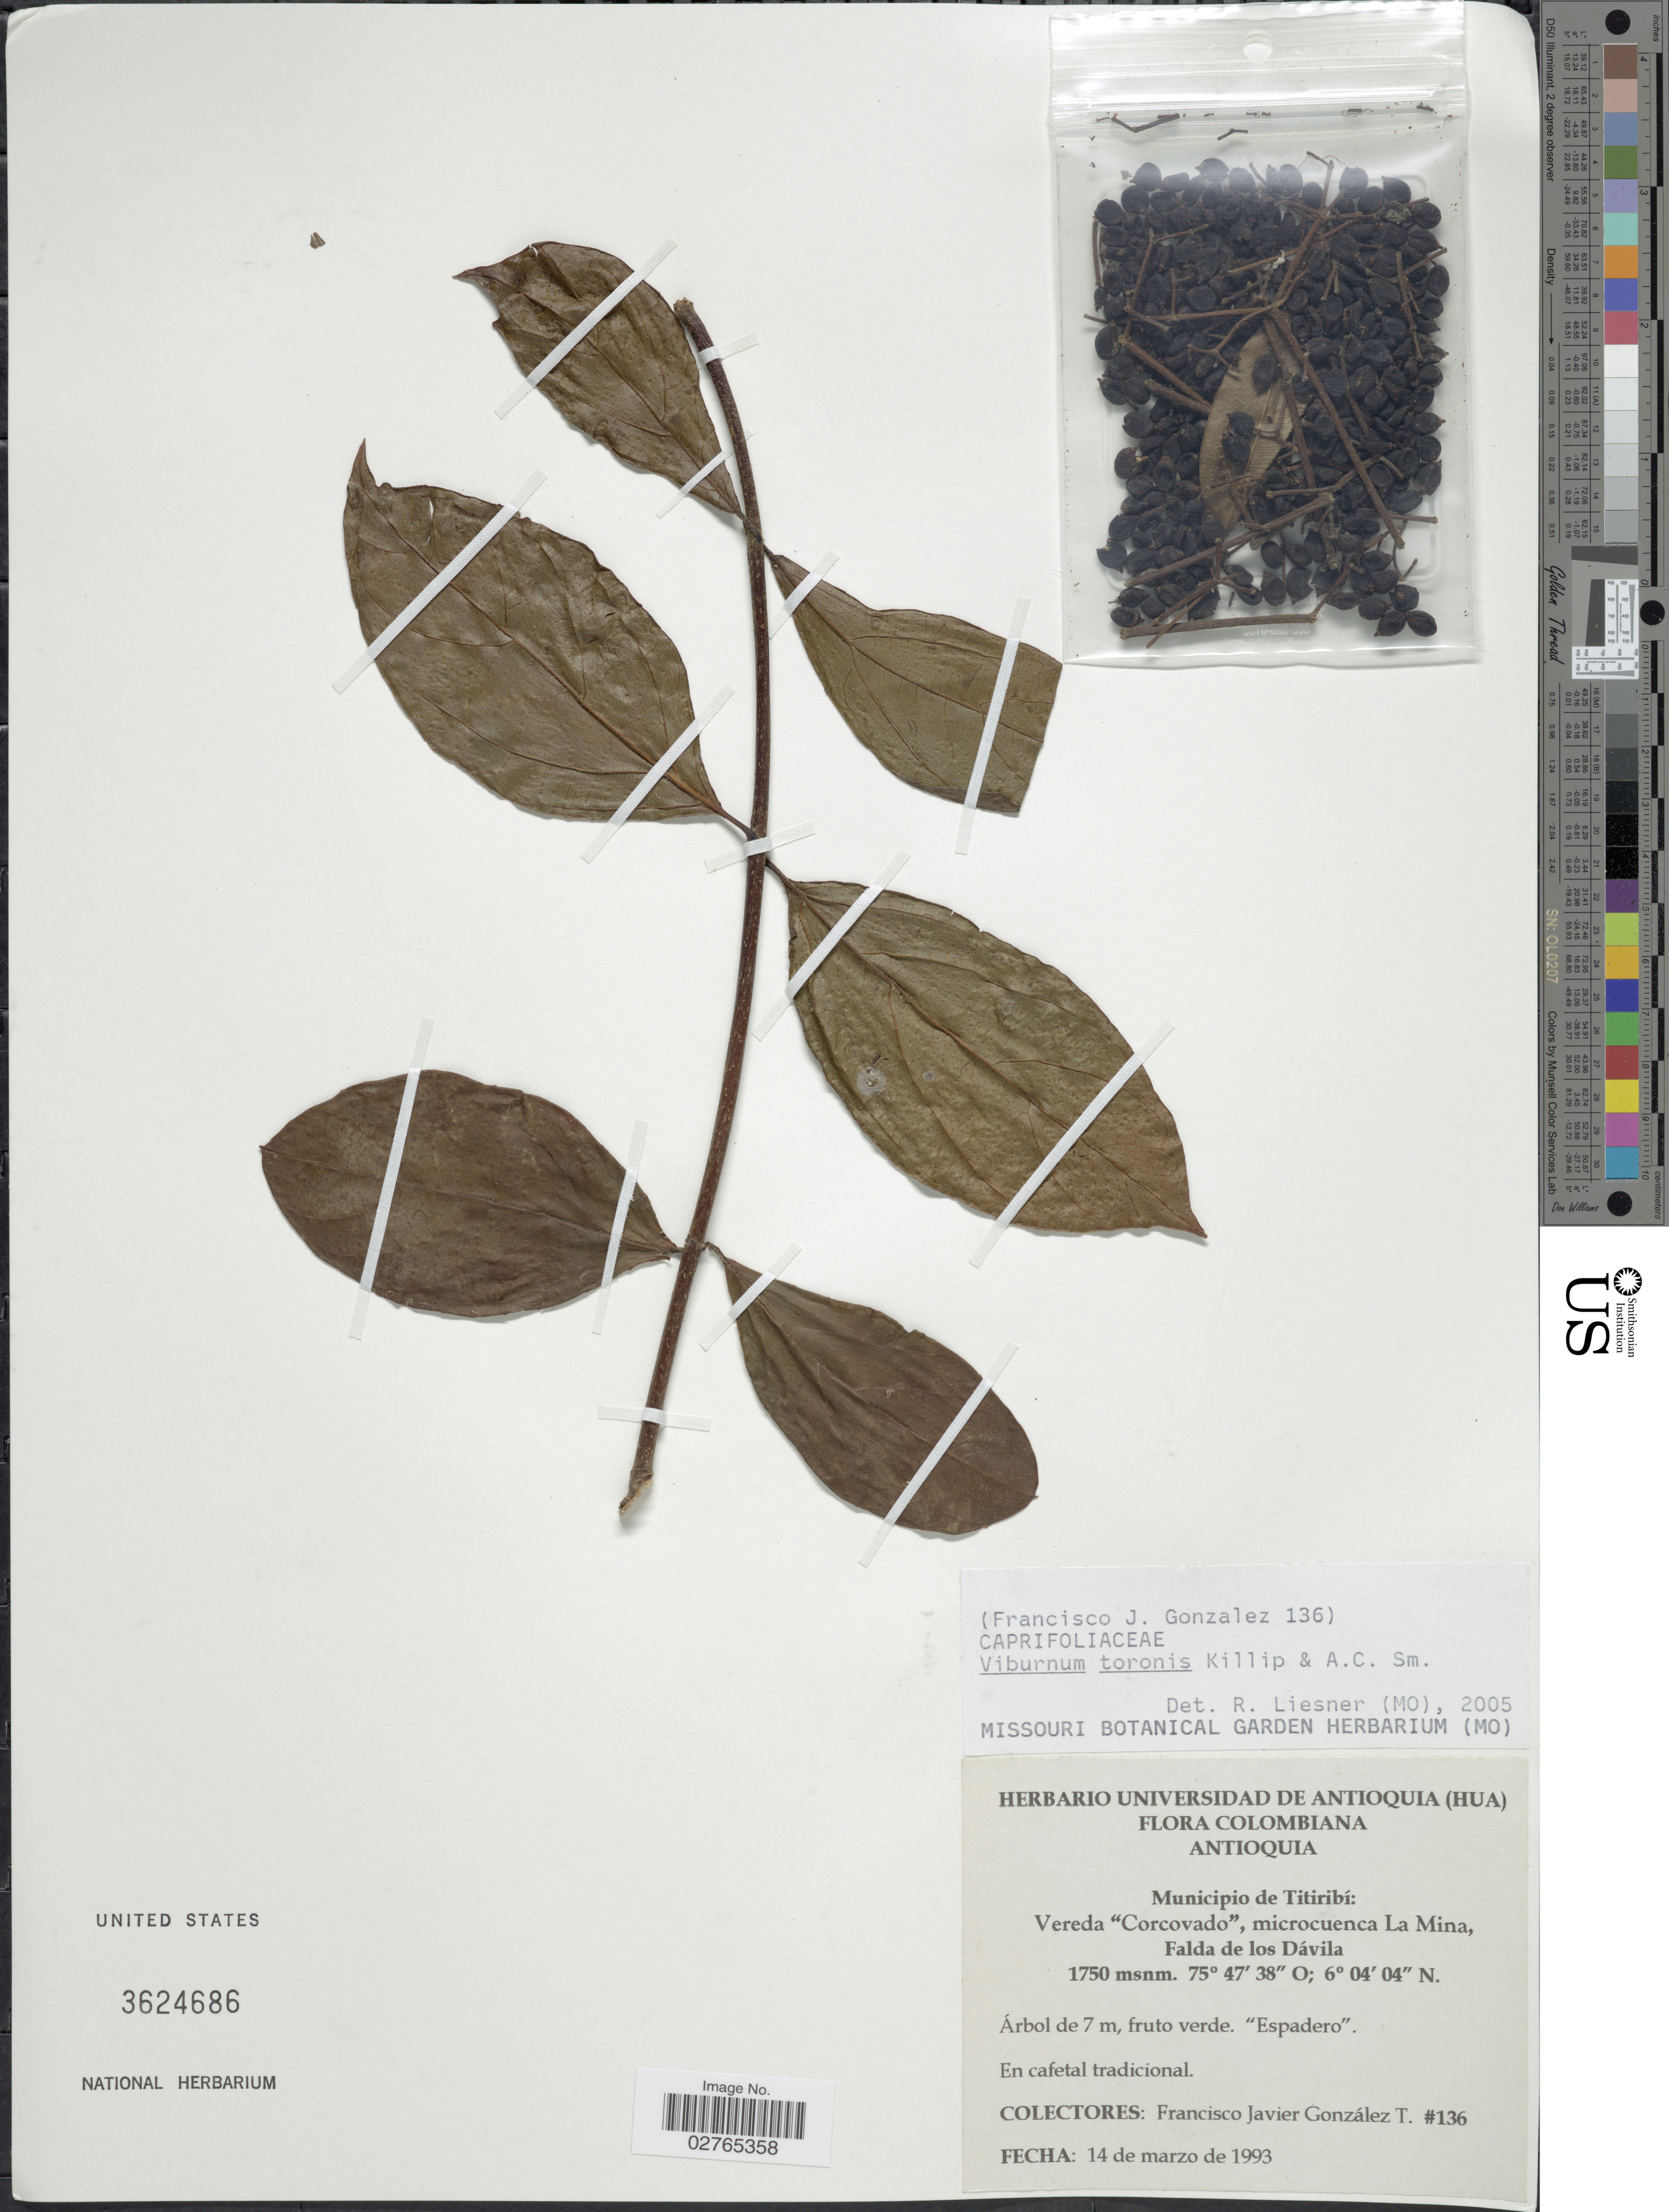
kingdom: Plantae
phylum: Tracheophyta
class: Magnoliopsida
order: Dipsacales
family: Viburnaceae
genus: Viburnum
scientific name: Viburnum toronis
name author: Killip & A.C. Sm.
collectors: F. A. González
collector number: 136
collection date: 1993-03-14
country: Colombia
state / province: Antioquia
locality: Municipio de Titiribí: Vereda "Corcovado", microcuenca La Mina, Falda de los Dávila.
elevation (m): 1750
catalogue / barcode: US 3624686